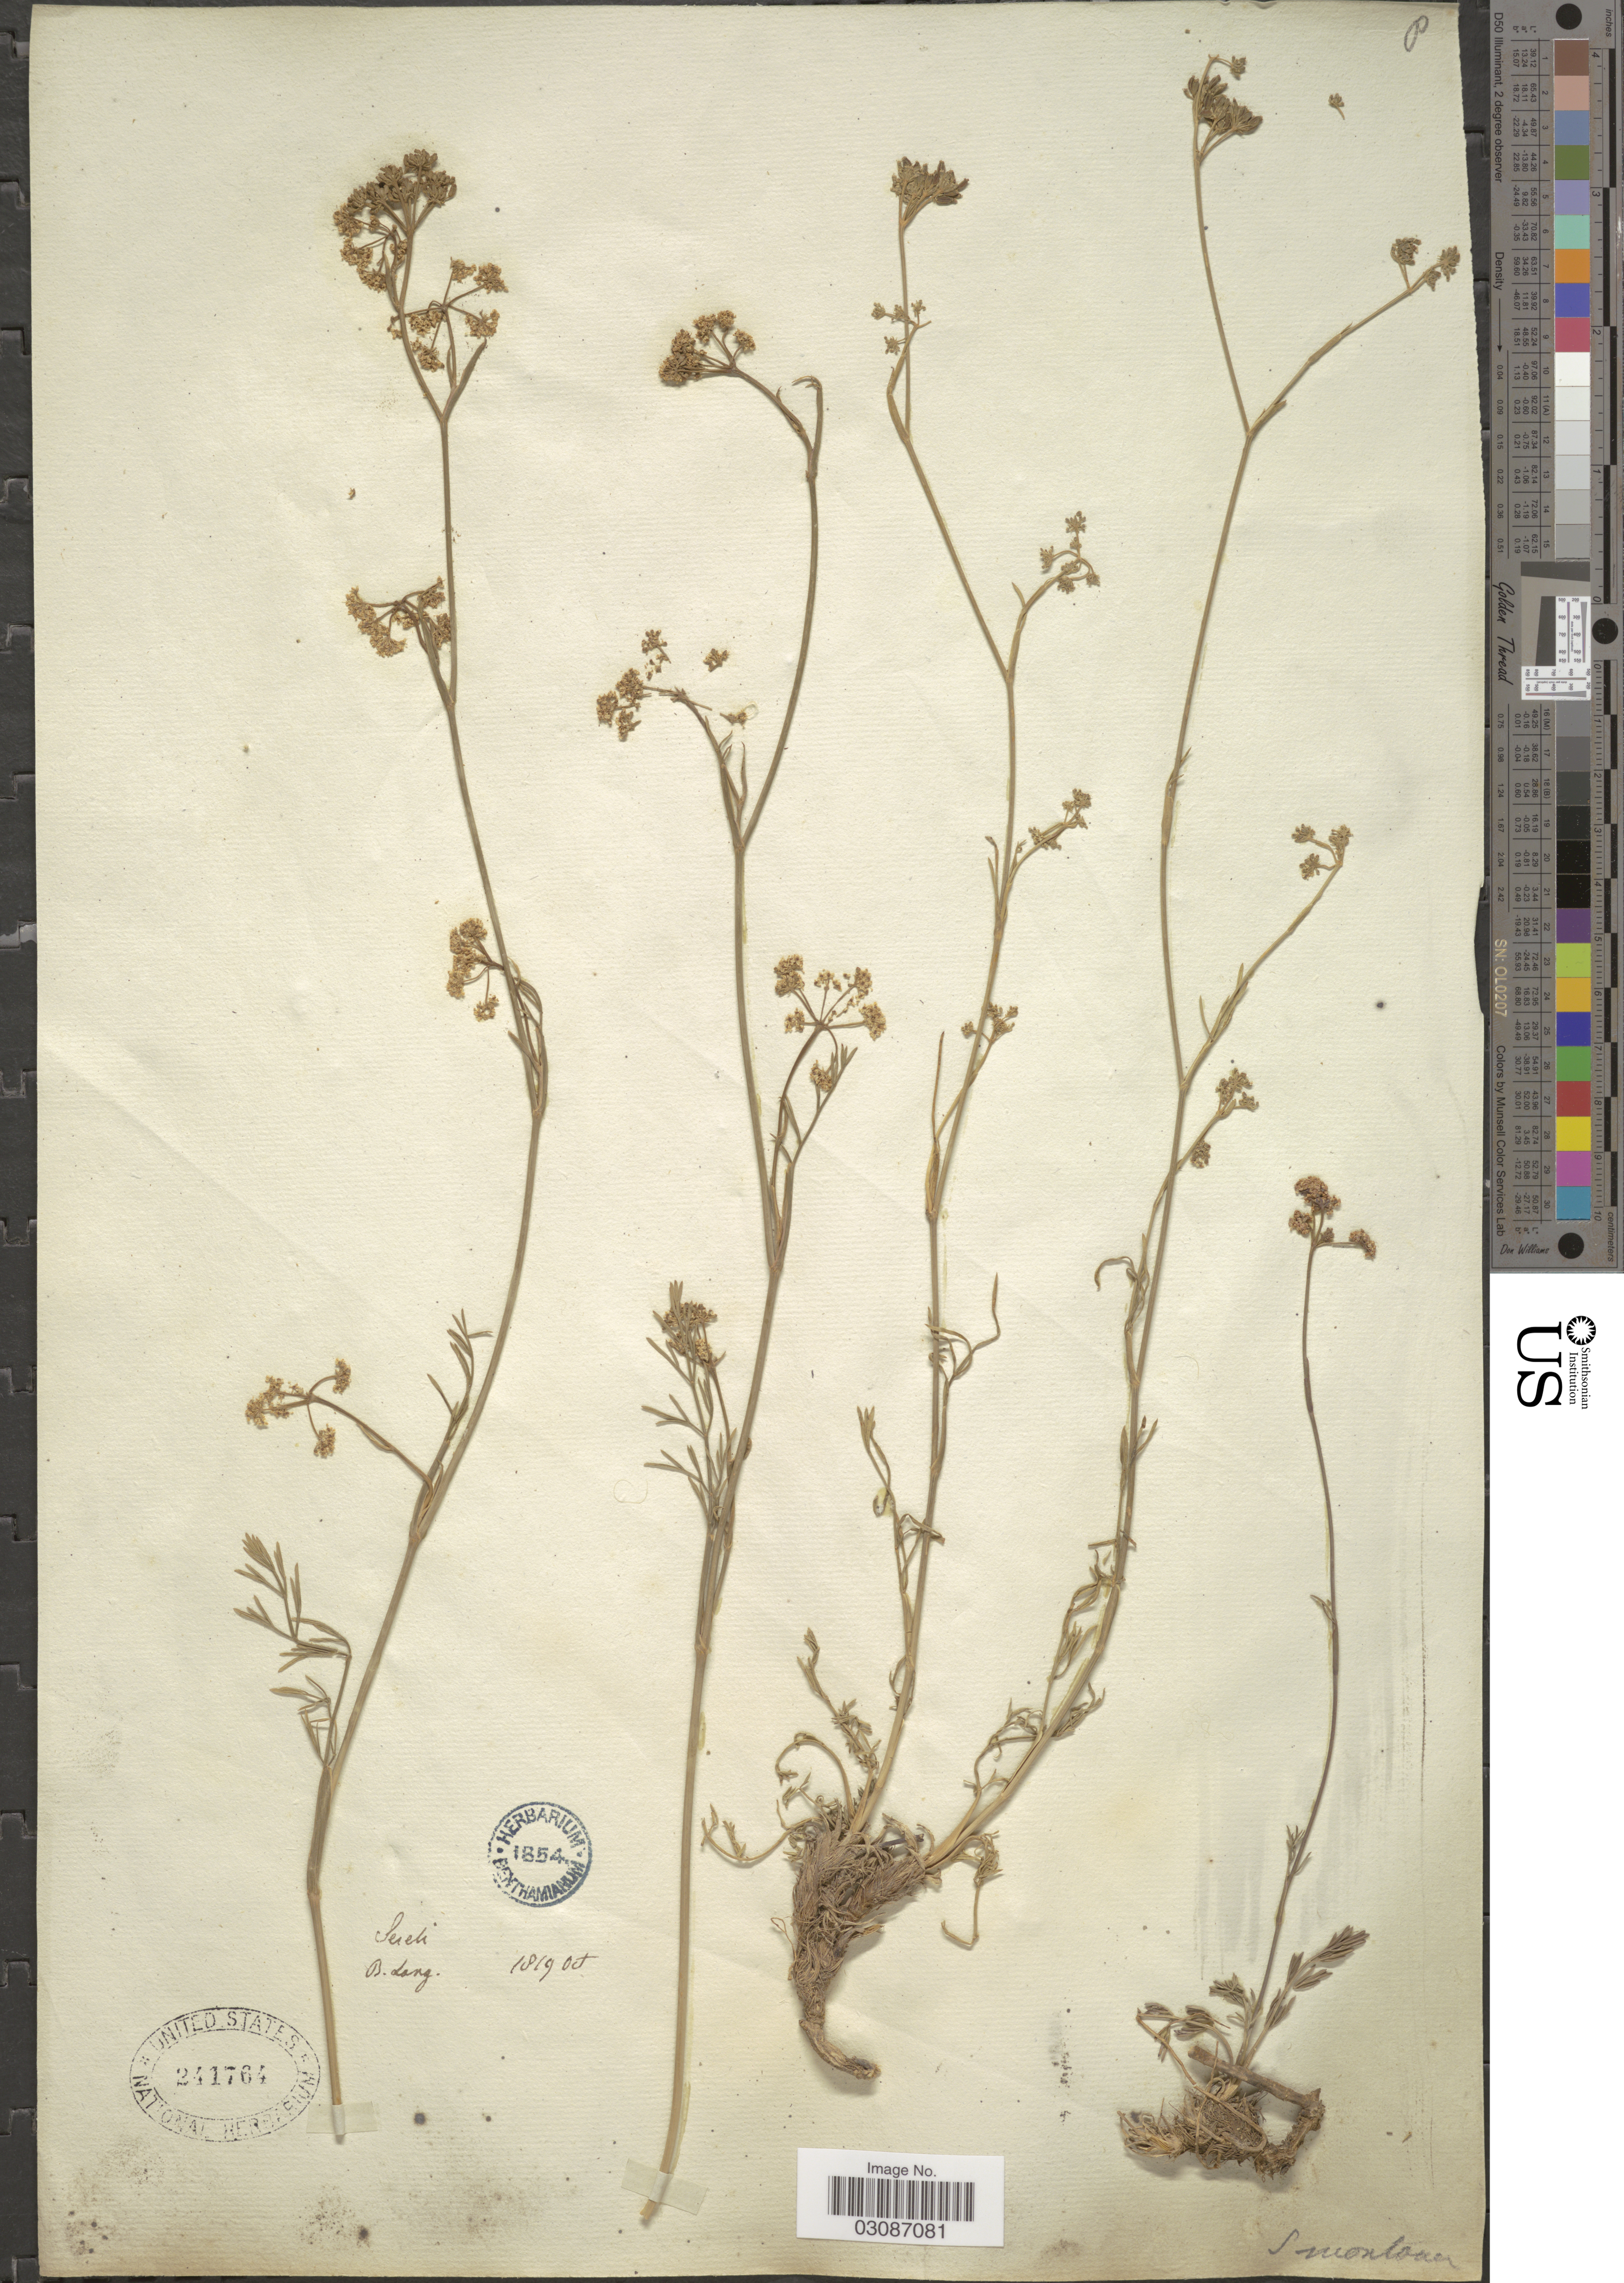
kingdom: Plantae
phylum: Tracheophyta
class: Magnoliopsida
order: Apiales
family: Apiaceae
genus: Seseli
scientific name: Seseli montanum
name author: L.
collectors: B. Lang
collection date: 1819-10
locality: Sereli [unsure placement]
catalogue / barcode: US 241764